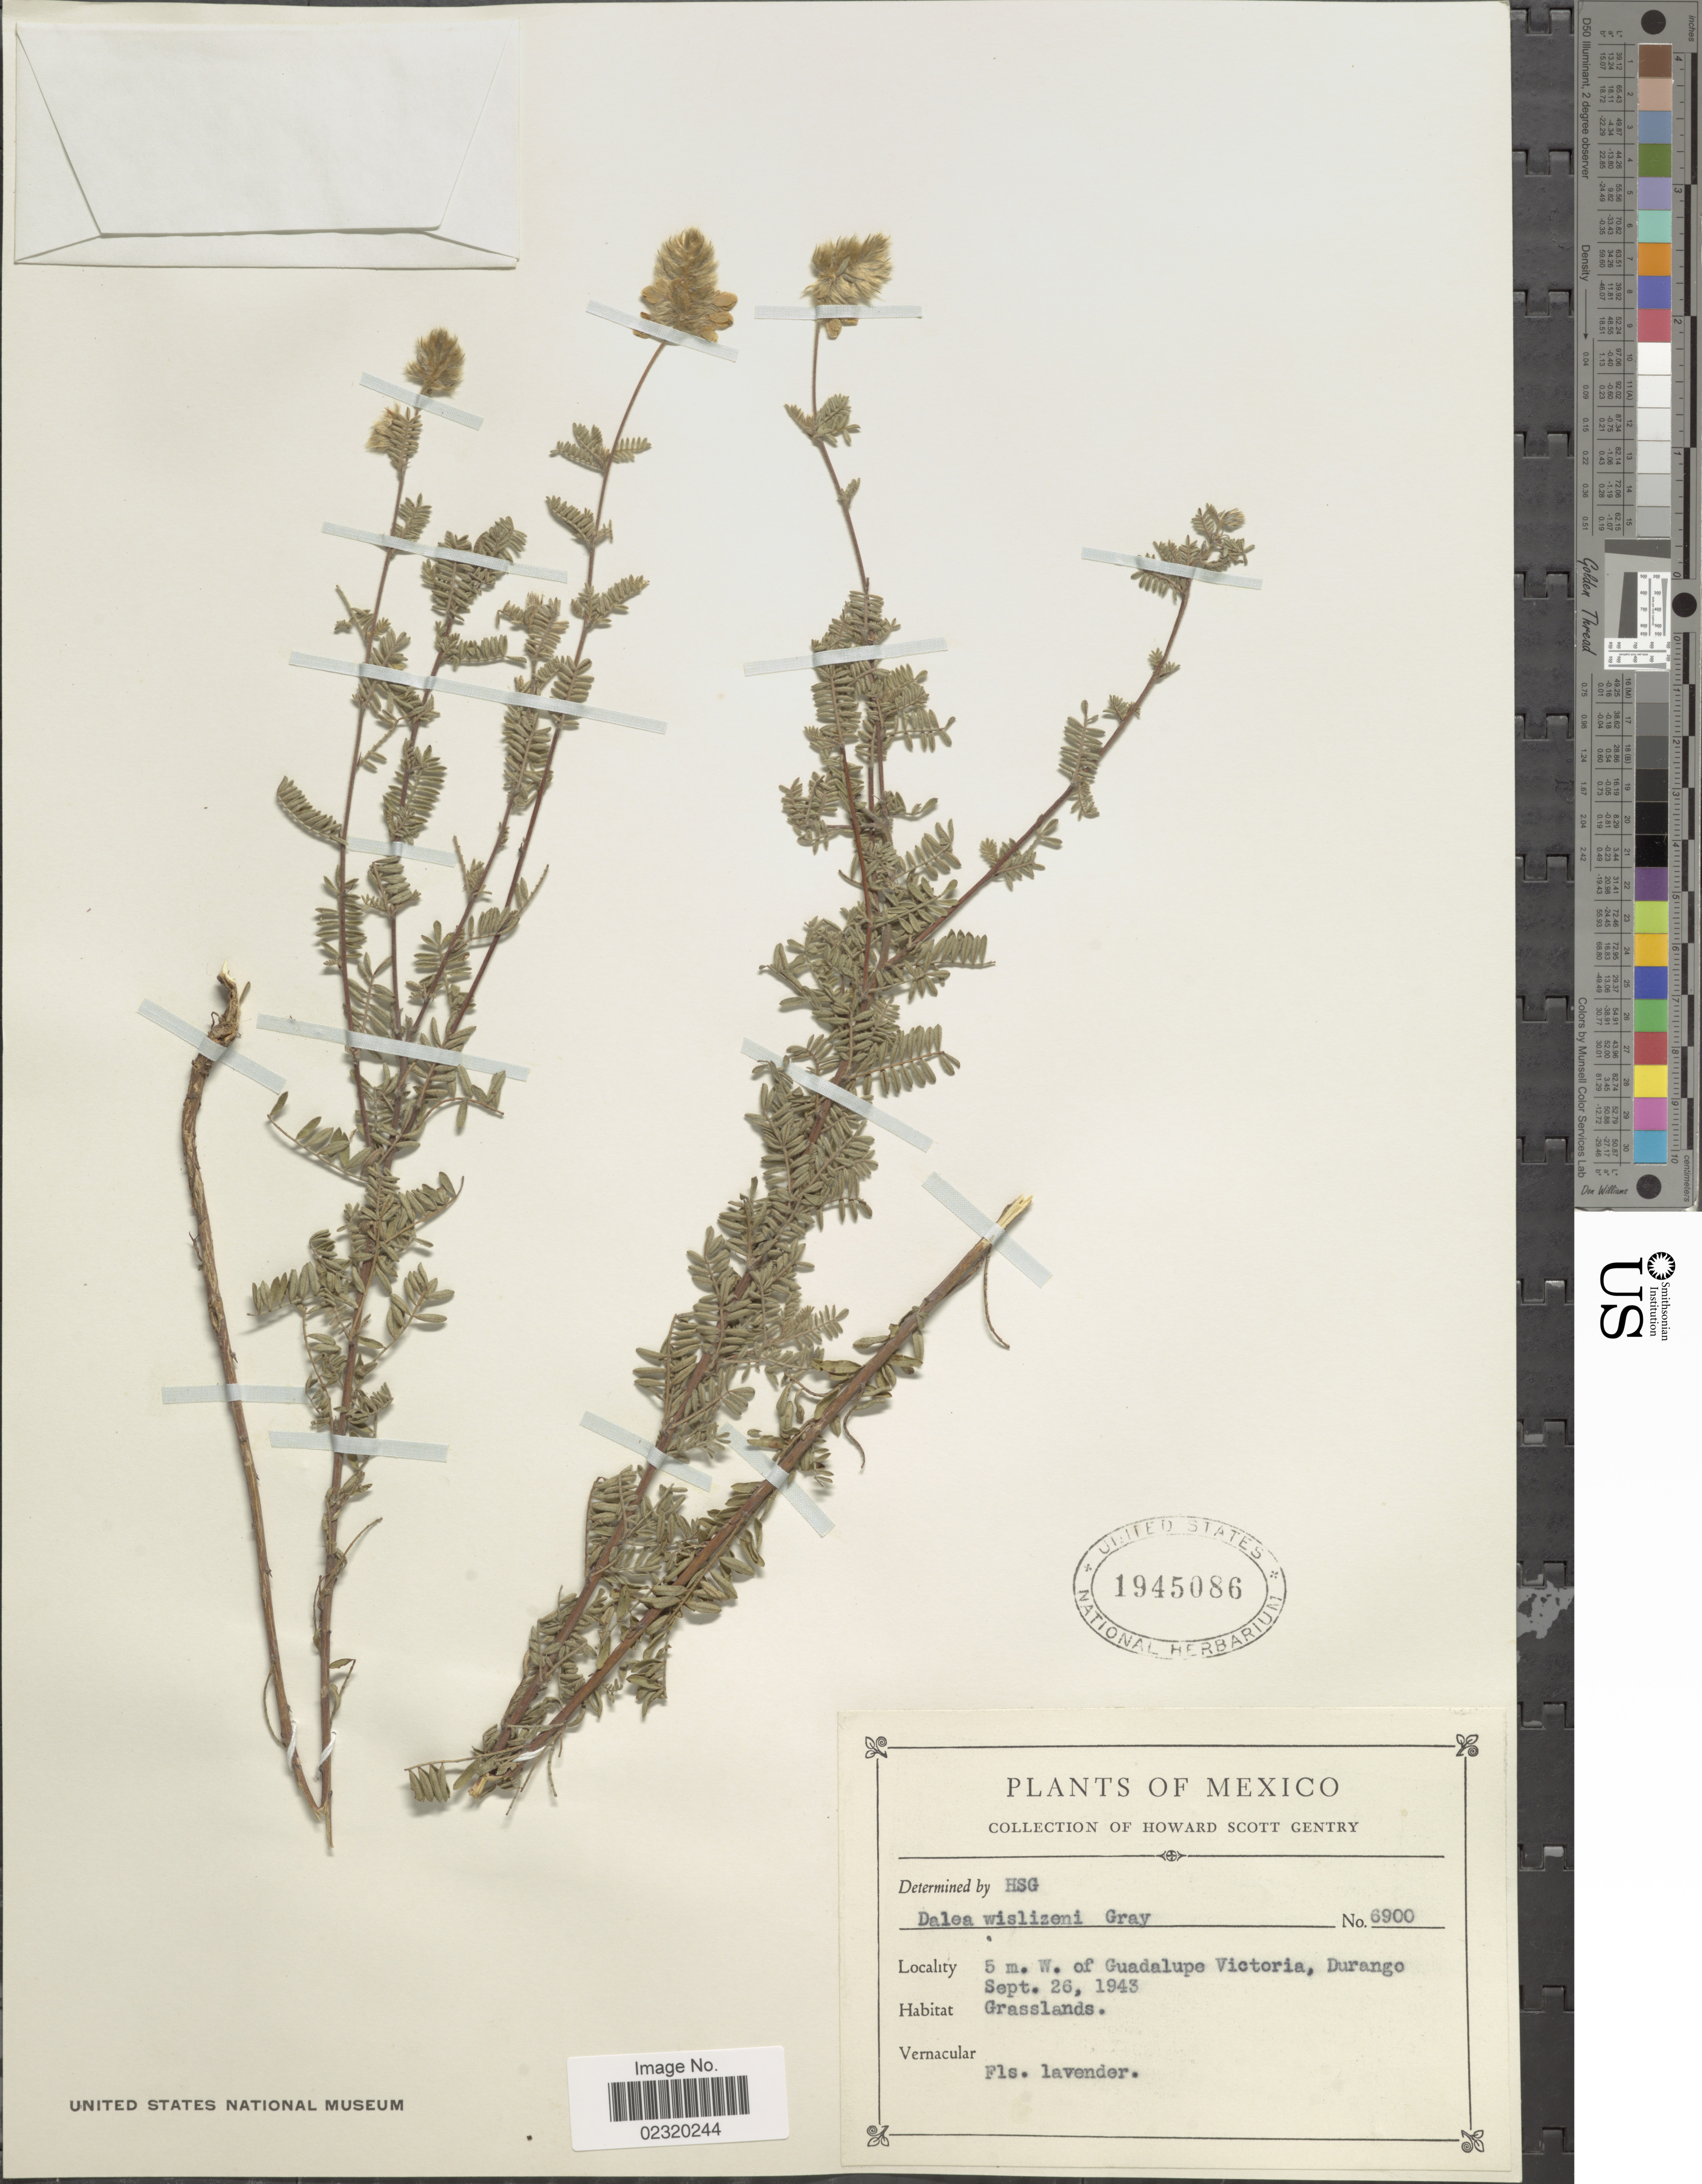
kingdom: Plantae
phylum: Tracheophyta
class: Magnoliopsida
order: Fabales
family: Fabaceae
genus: Dalea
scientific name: Dalea versicolor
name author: Zucc.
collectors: H. S. Gentry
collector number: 6900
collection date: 1943-09-26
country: Mexico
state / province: Durango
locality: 5 m. W. of Guadalupe Victoria, Grasslands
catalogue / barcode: US 1945086